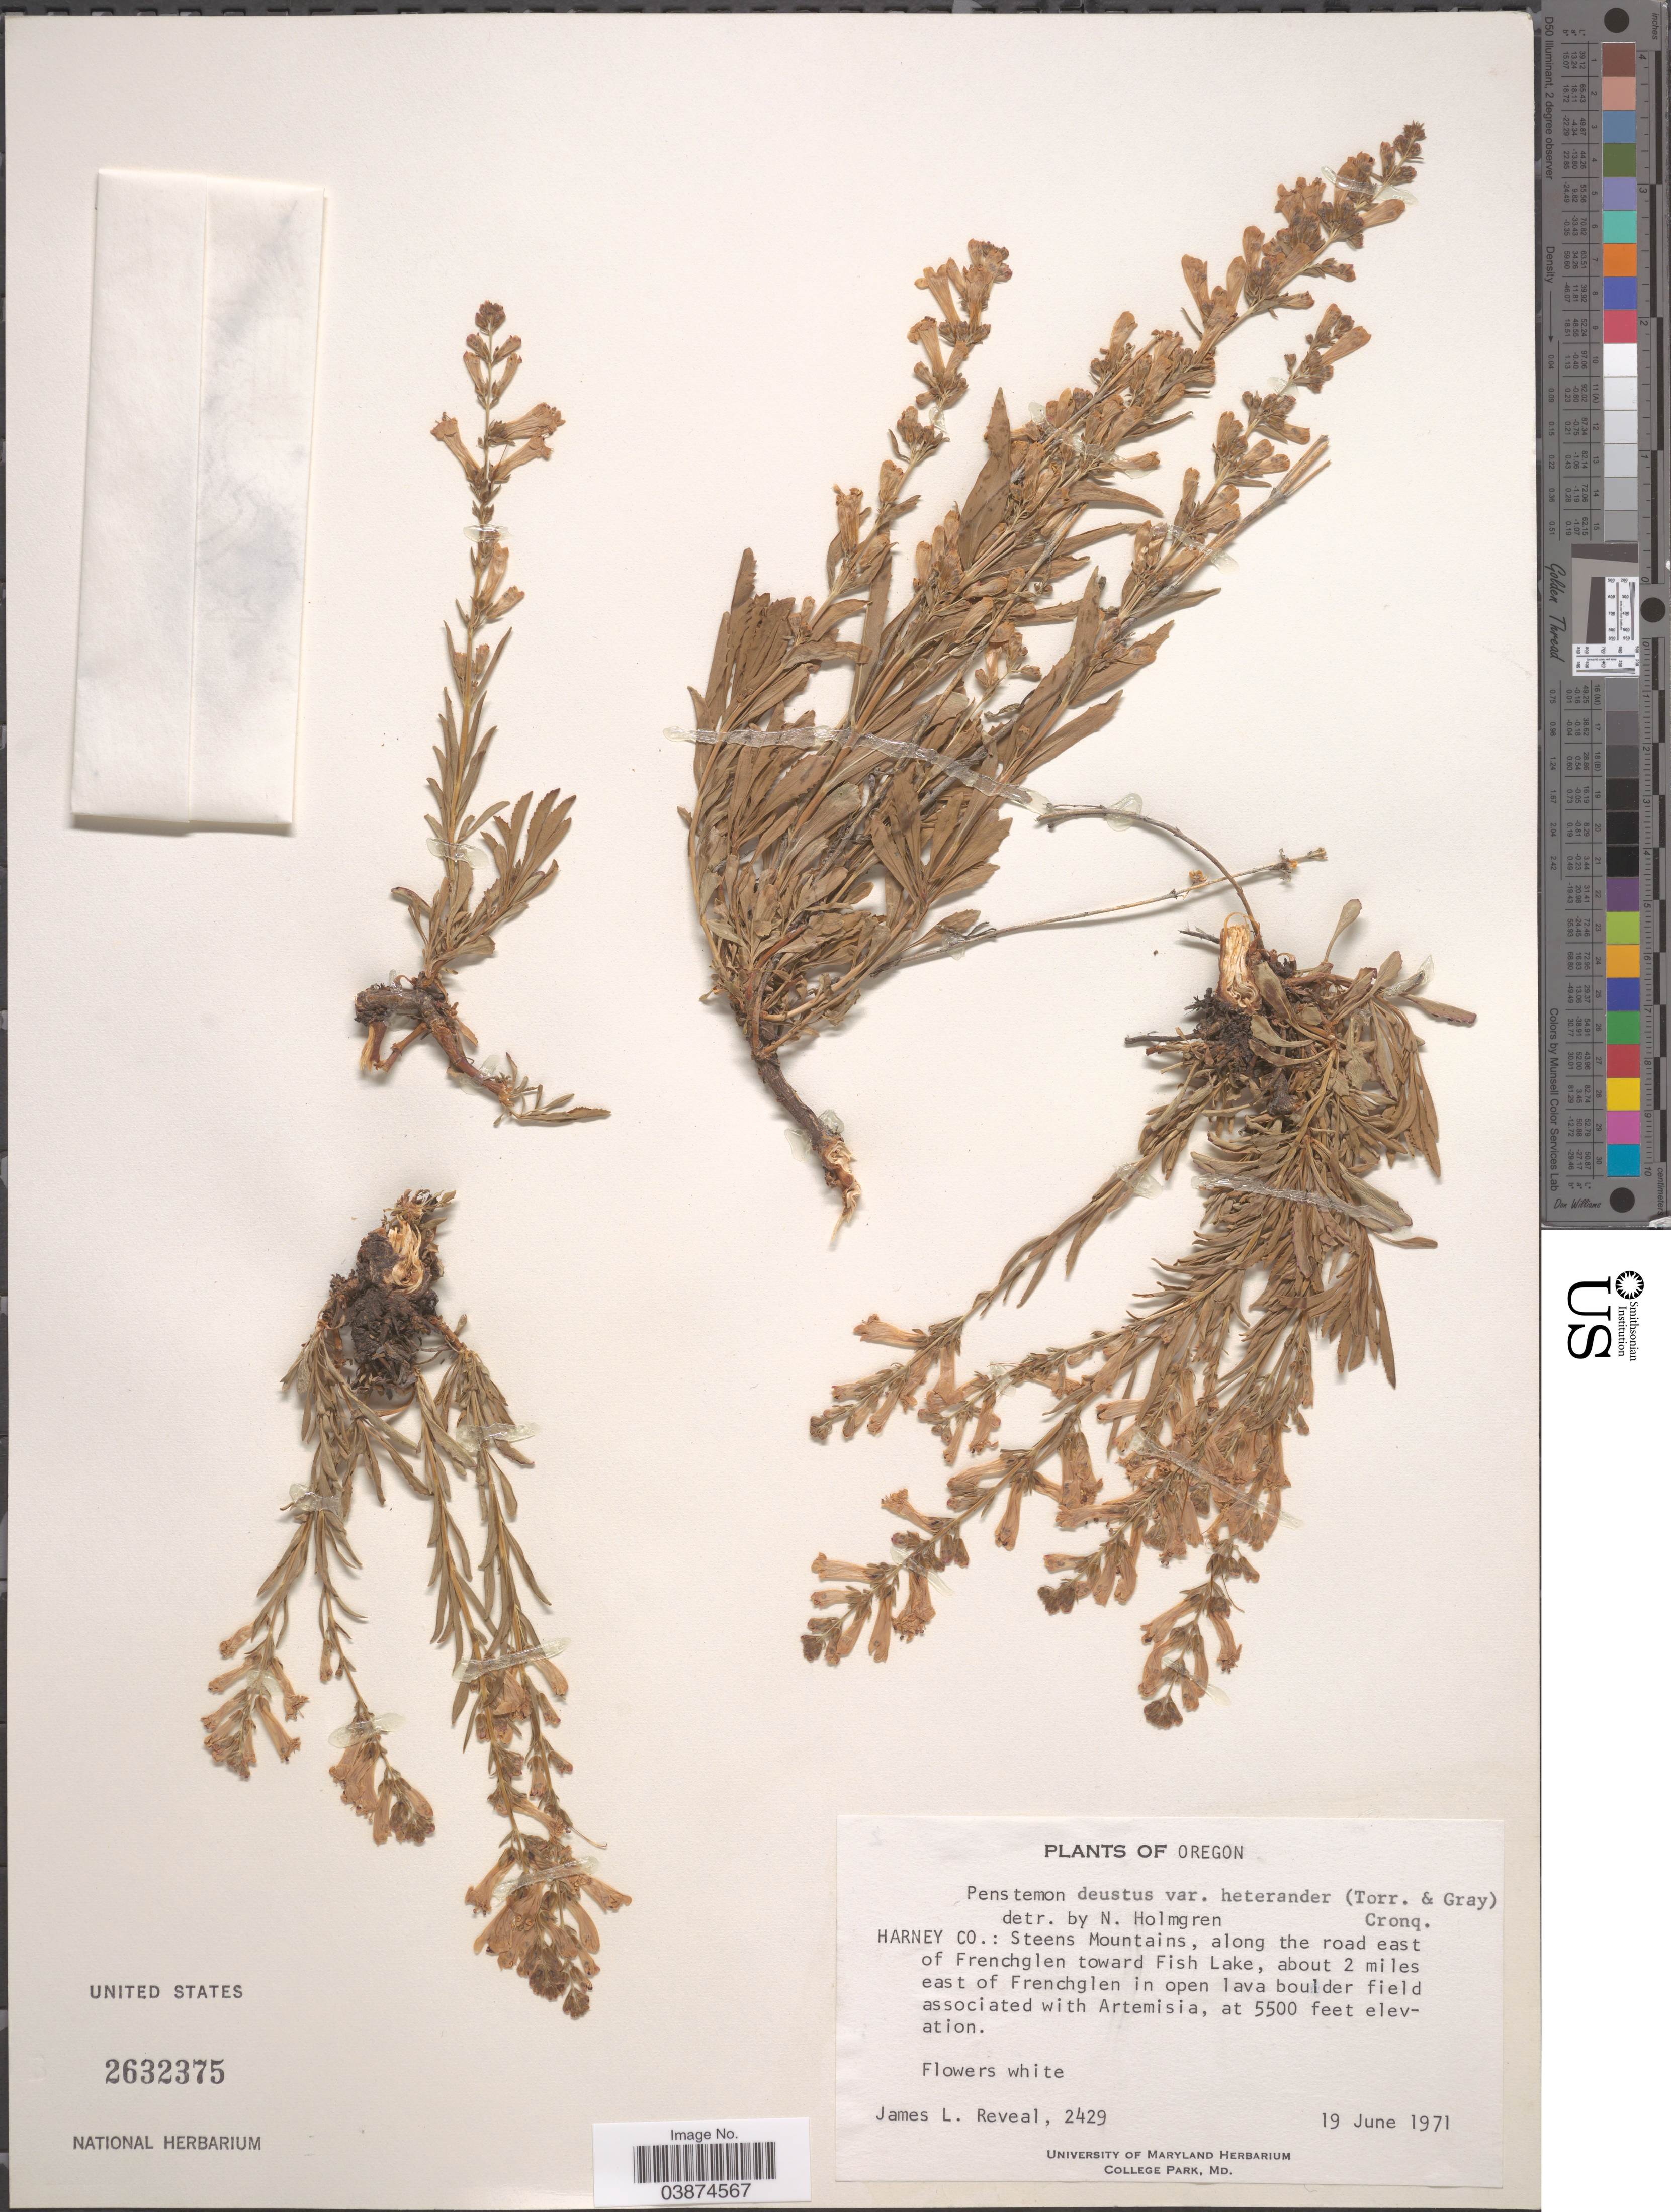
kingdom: Plantae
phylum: Tracheophyta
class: Magnoliopsida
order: Lamiales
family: Plantaginaceae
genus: Penstemon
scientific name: Penstemon deustus var. heterander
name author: (Torr. & A. Gray) Cronquist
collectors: J. L. Reveal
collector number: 2429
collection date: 1971-06-19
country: United States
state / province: Oregon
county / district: Harney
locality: Harney Co.: Steens Mountains, along the road east of Frenchglen toward Fish Lake, about 2 miles east of Frenchglen in open lava boulder.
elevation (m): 1676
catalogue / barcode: US 2632375